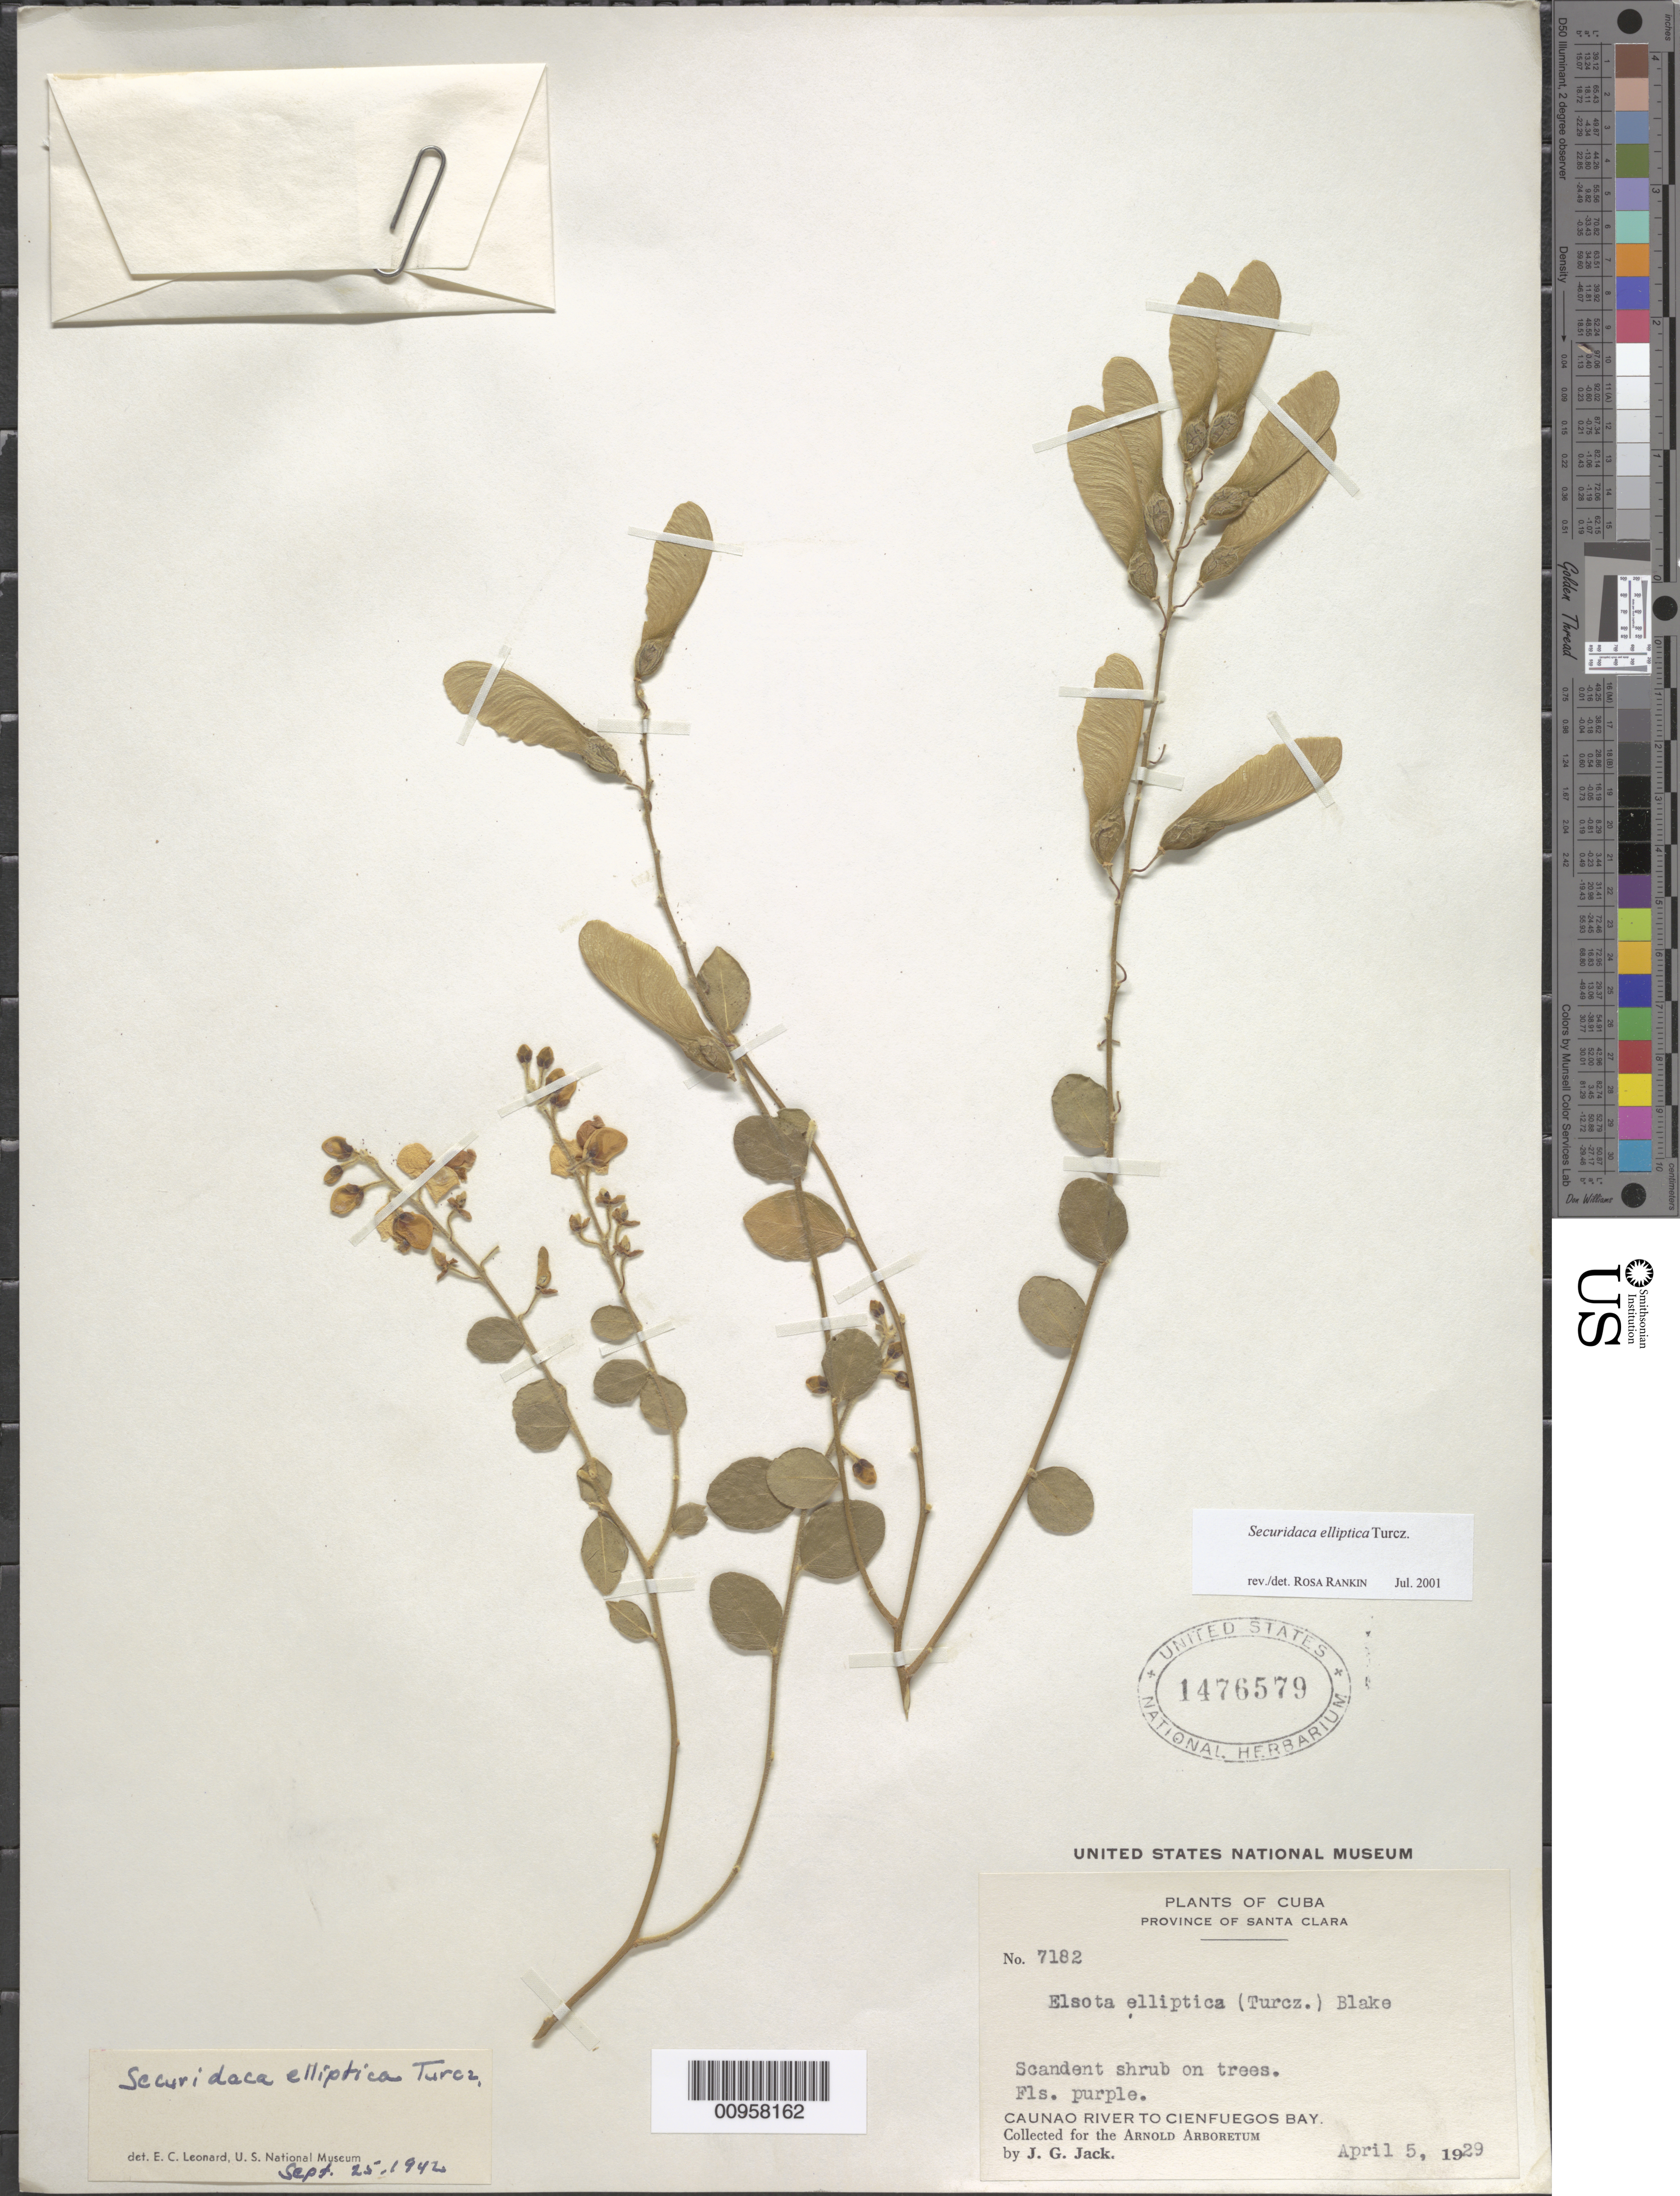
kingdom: Plantae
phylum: Tracheophyta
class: Magnoliopsida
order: Fabales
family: Polygalaceae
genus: Securidaca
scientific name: Securidaca elliptica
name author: Turcz.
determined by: Rankin Rodriguez, Rosa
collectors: J. G. Jack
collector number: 7182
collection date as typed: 05 Apr 1929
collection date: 1929-04-05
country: Cuba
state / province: Las Villas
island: Cuba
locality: Caunao River to Cienfuegos Bay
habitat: On trees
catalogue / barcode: US 1476579